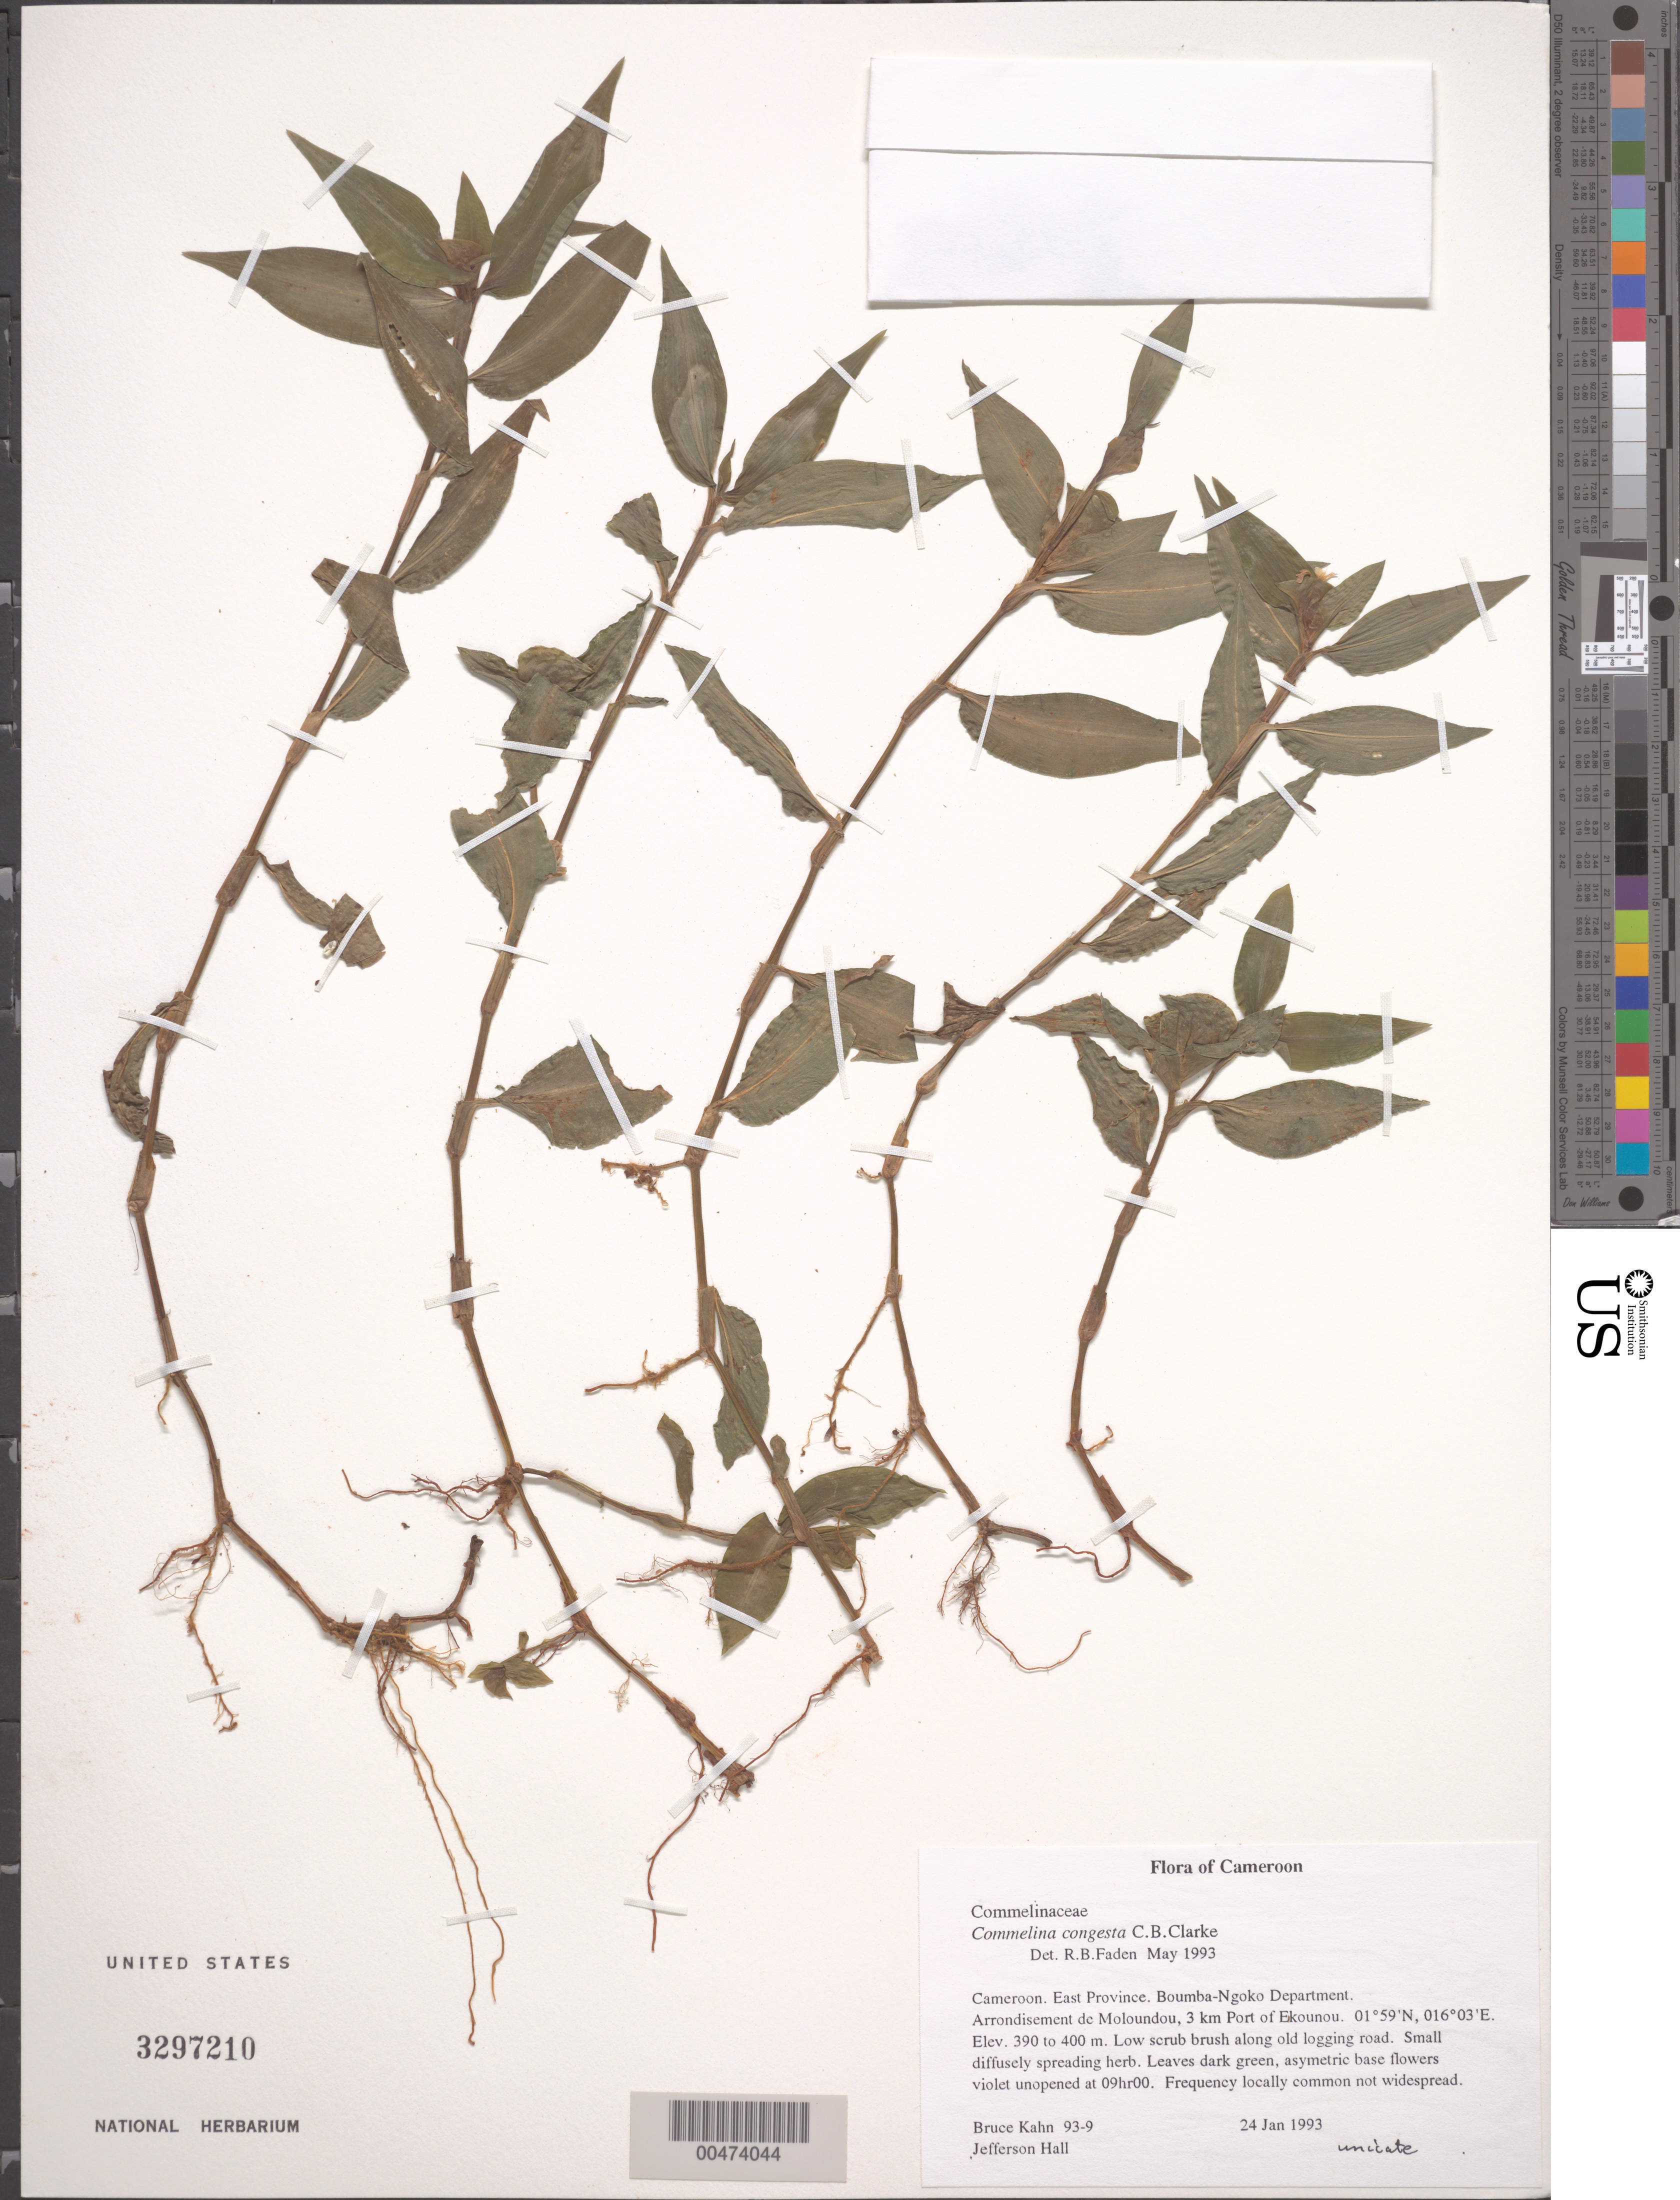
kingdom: Plantae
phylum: Tracheophyta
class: Liliopsida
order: Commelinales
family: Commelinaceae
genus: Commelina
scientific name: Commelina congesta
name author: C.B. Clarke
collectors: B. Kahn & J. Hall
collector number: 93-9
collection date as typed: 24 Jan 1993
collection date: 1993-01-24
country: Cameroon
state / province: Est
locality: Boumba-ngoko, moloundou arrondissement, lipondji, ekounou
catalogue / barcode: US 3297210